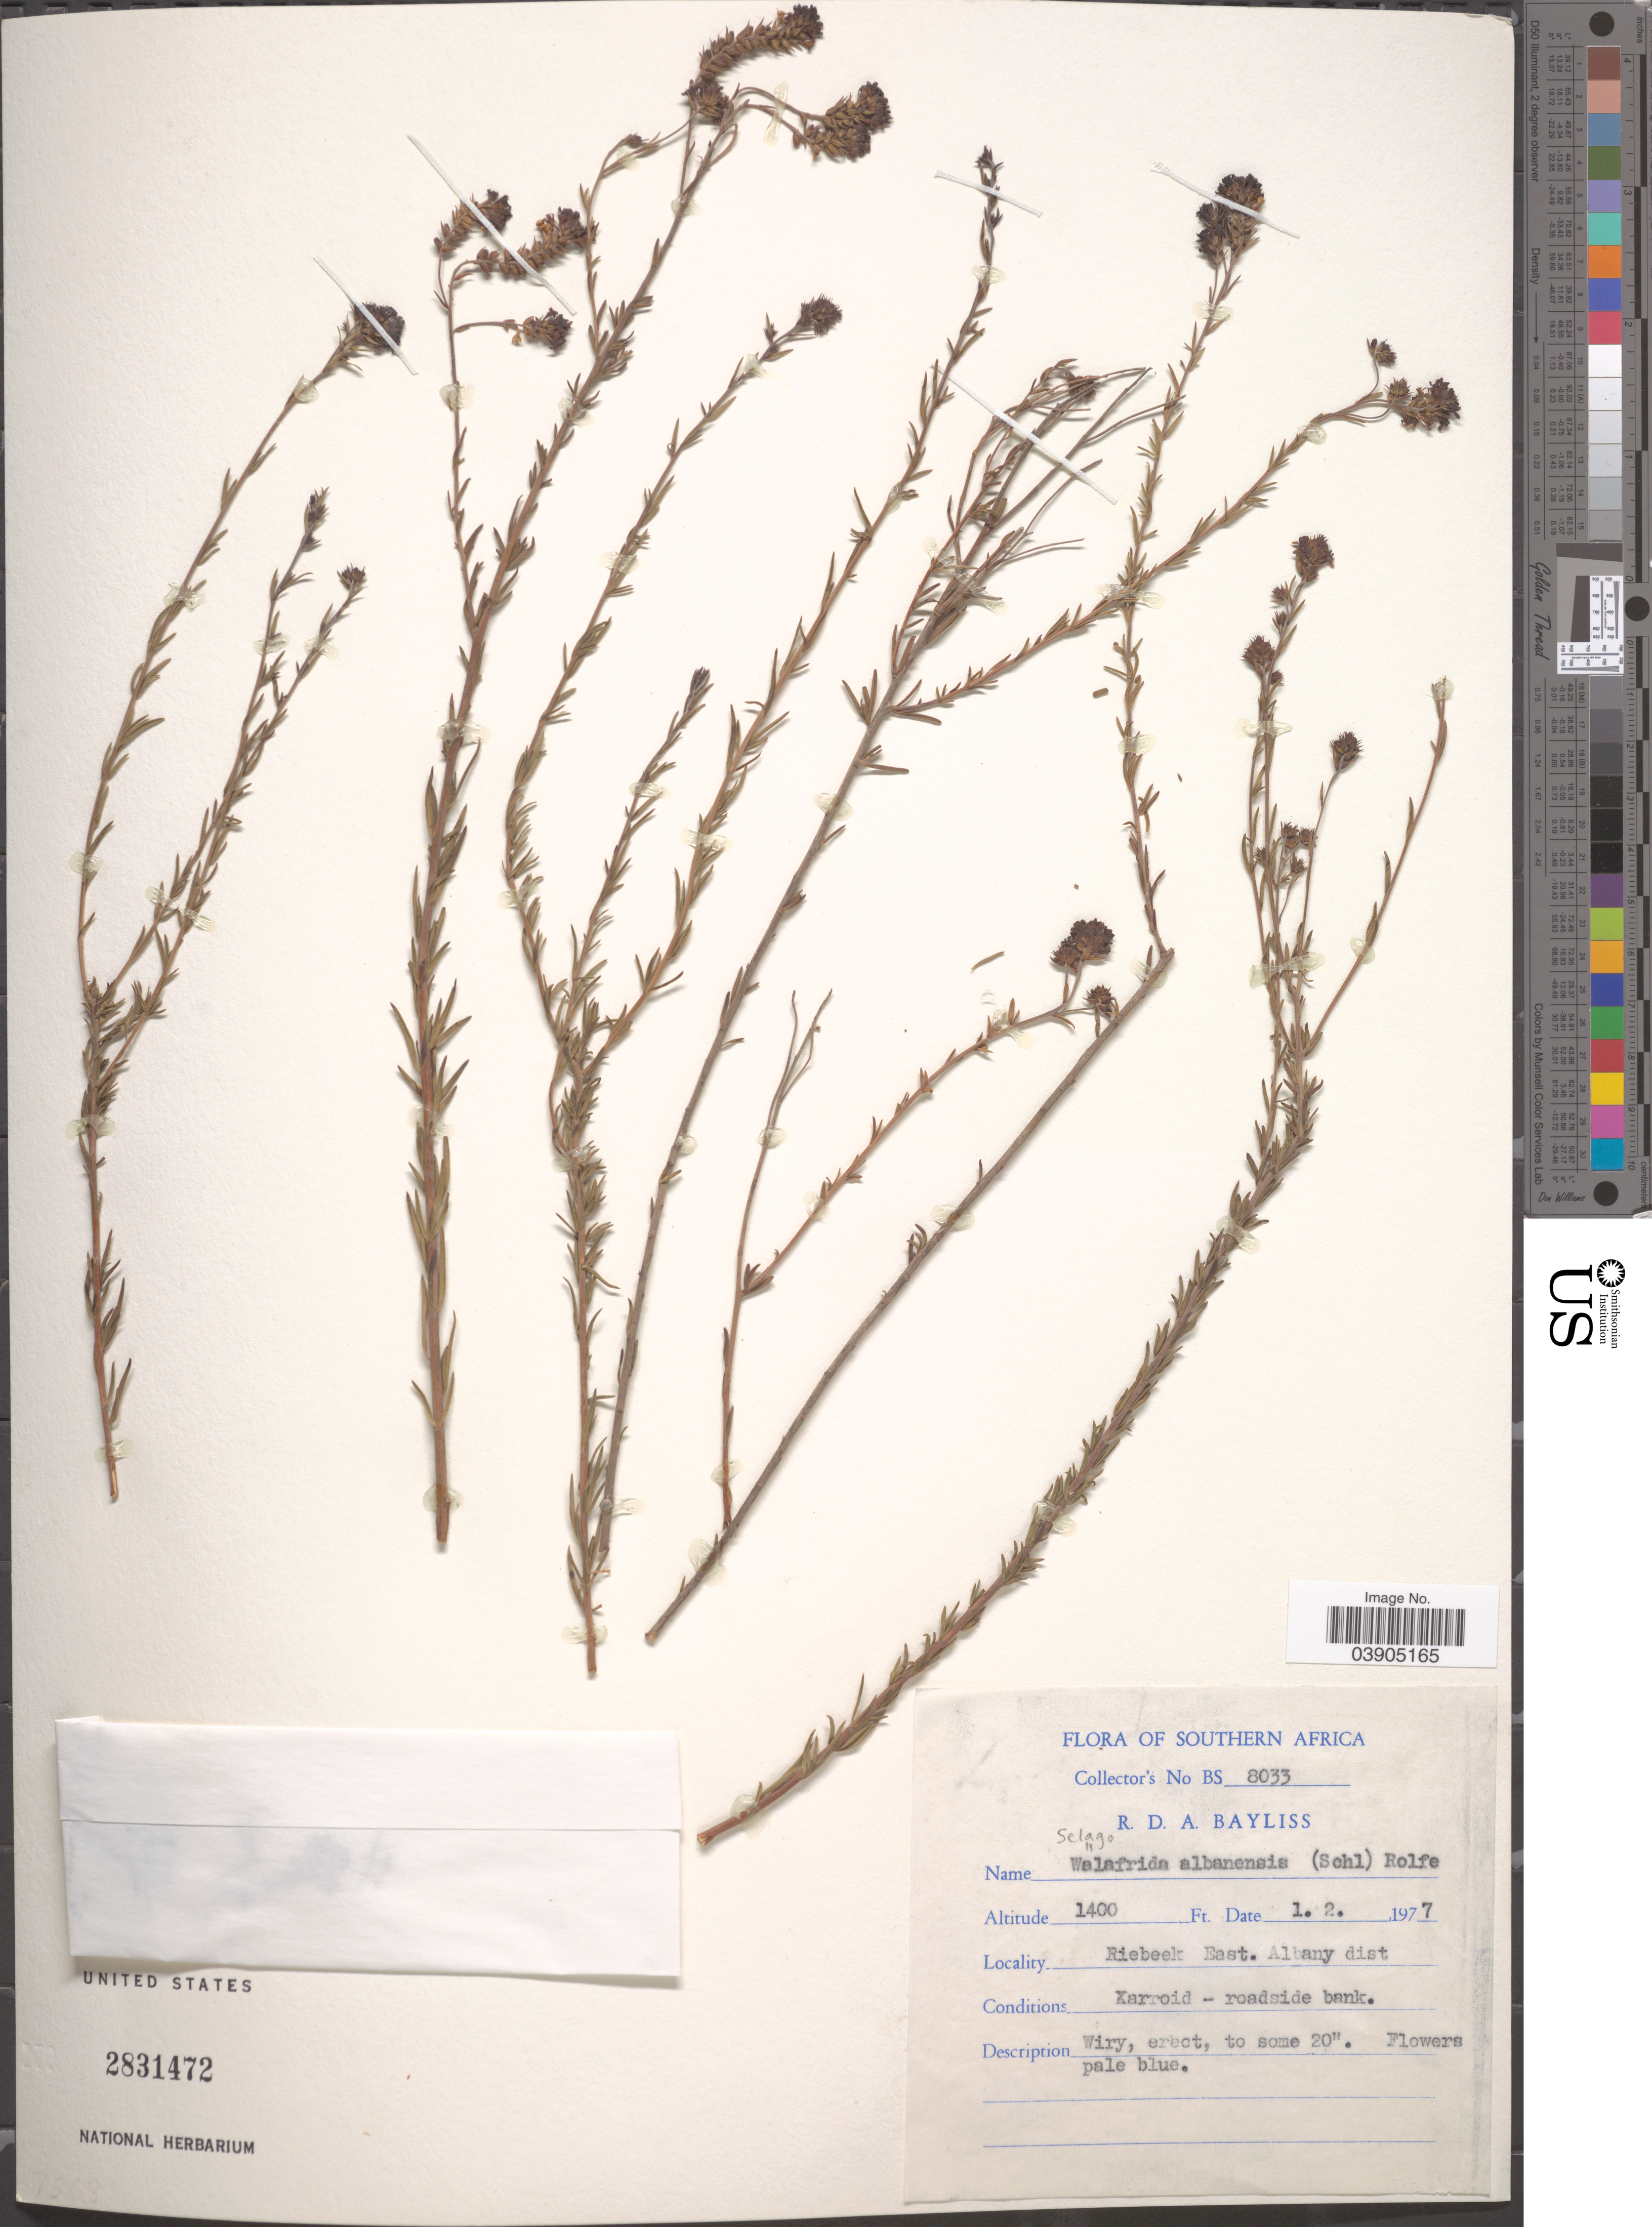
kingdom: Plantae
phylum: Tracheophyta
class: Magnoliopsida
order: Lamiales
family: Scrophulariaceae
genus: Selago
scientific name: Selago albanensis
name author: Schltr.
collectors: R. Bayliss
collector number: BS8033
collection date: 1977-02-01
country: South Africa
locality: Southern Africa. Riebeek East. Albany dist. Karroid - roadside bank.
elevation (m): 427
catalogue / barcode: US 2831472